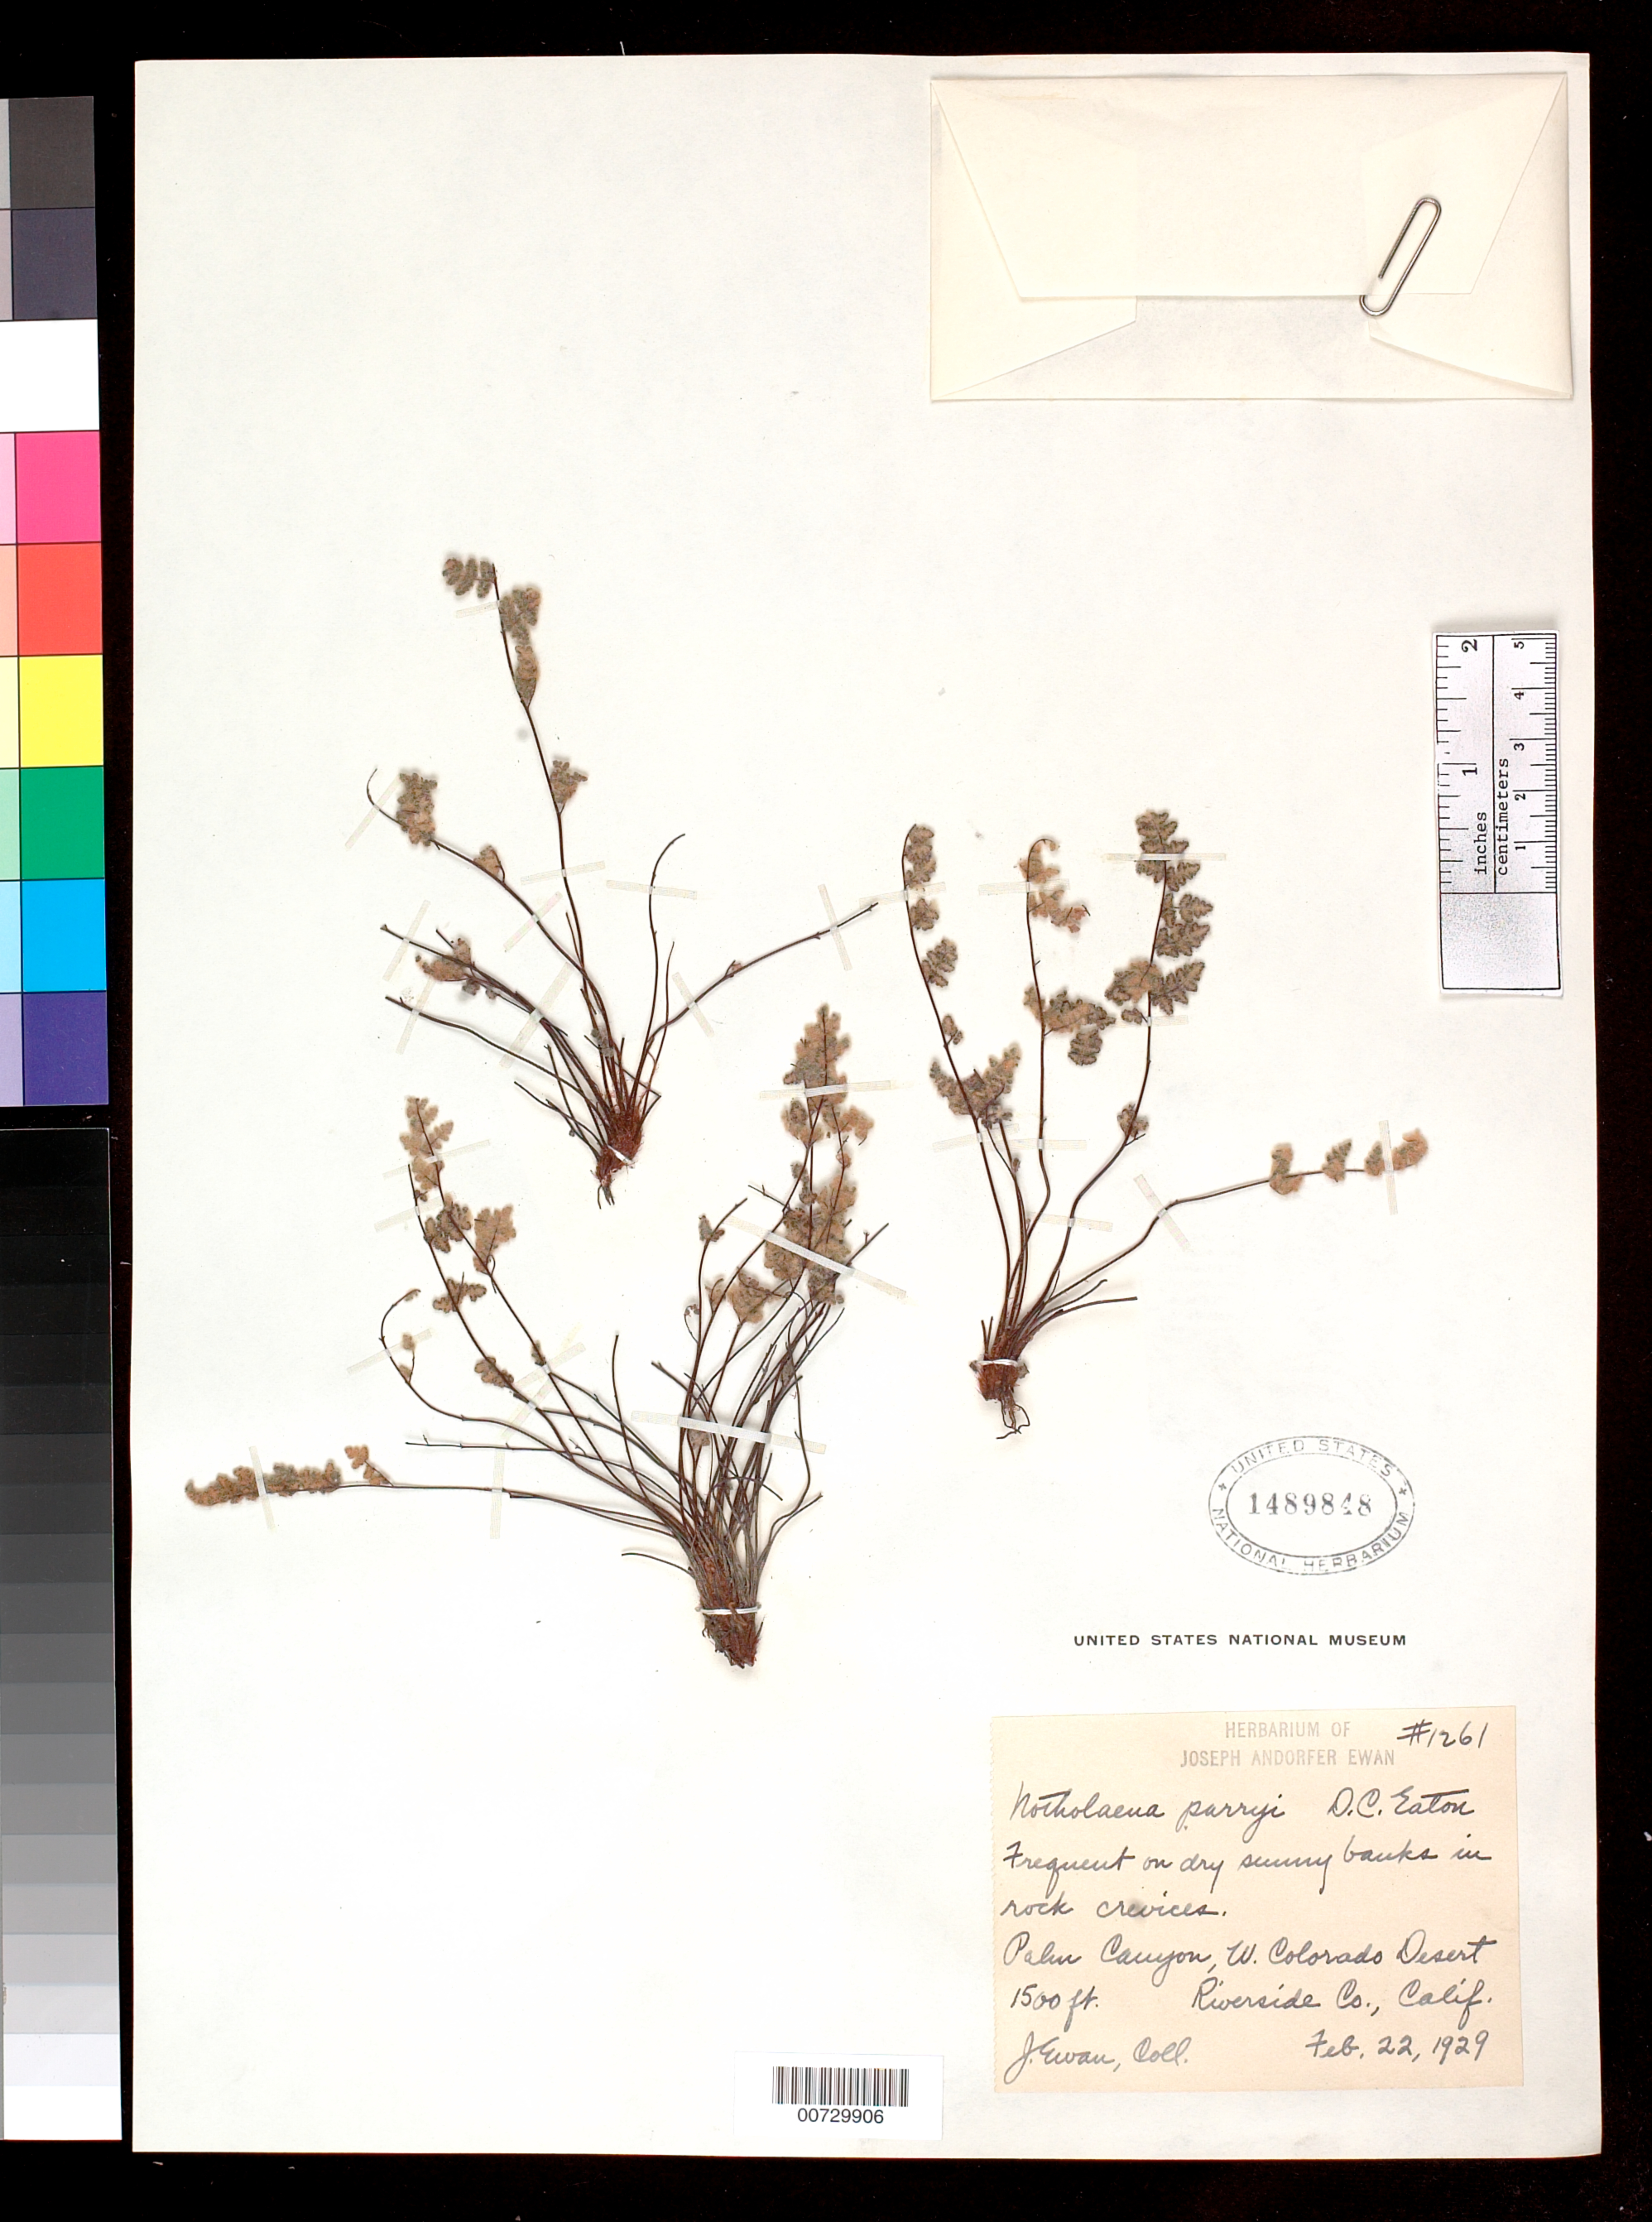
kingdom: Plantae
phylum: Tracheophyta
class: Polypodiopsida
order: Polypodiales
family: Pteridaceae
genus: Myriopteris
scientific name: Myriopteris parryi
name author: (D.C. Eaton) Grusz & Windham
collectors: J. A. Ewan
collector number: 1261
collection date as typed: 22 Feb 1929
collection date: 1929-02-22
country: United States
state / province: California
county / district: Riverside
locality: Colorado desert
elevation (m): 457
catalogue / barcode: US 1489848